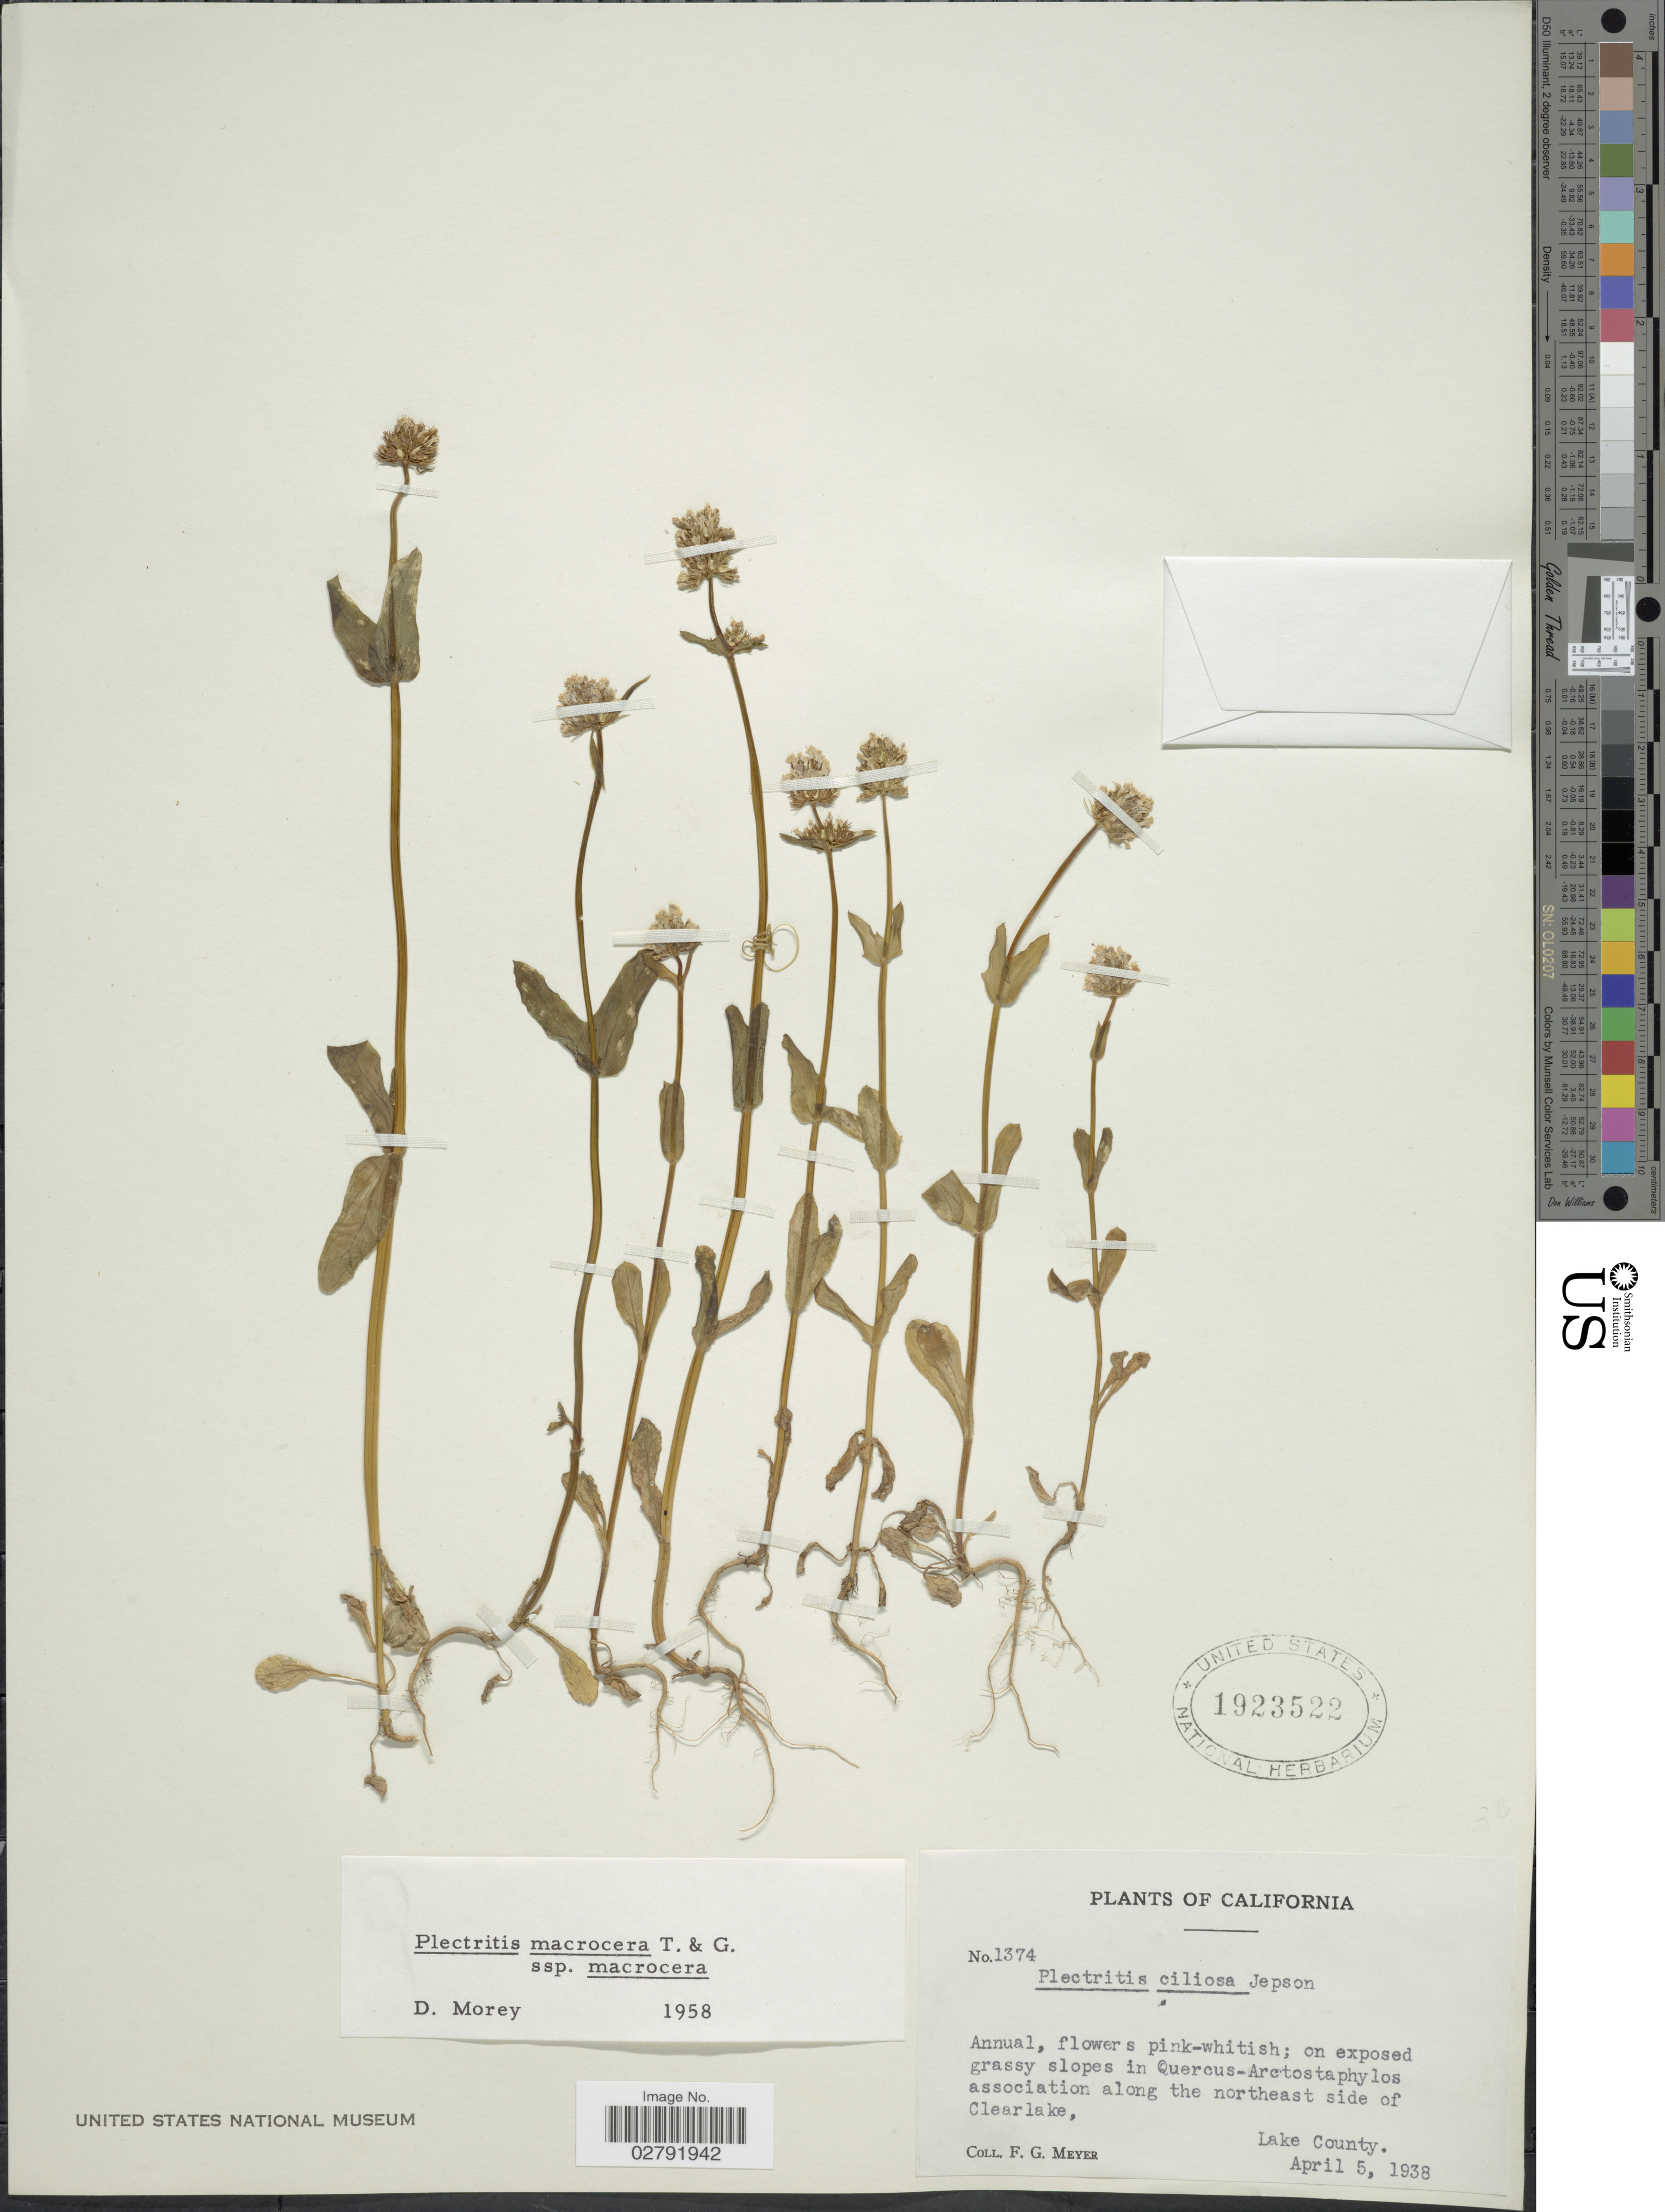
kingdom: Plantae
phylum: Tracheophyta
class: Magnoliopsida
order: Dipsacales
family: Caprifoliaceae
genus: Plectritis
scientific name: Plectritis macrocera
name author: Torr. & A. Gray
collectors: F. G. Meyer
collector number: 1374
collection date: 1938-04-05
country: United States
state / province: California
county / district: Lake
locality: Along the northeast side of Clearlake, Lake County.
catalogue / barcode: US 1923522